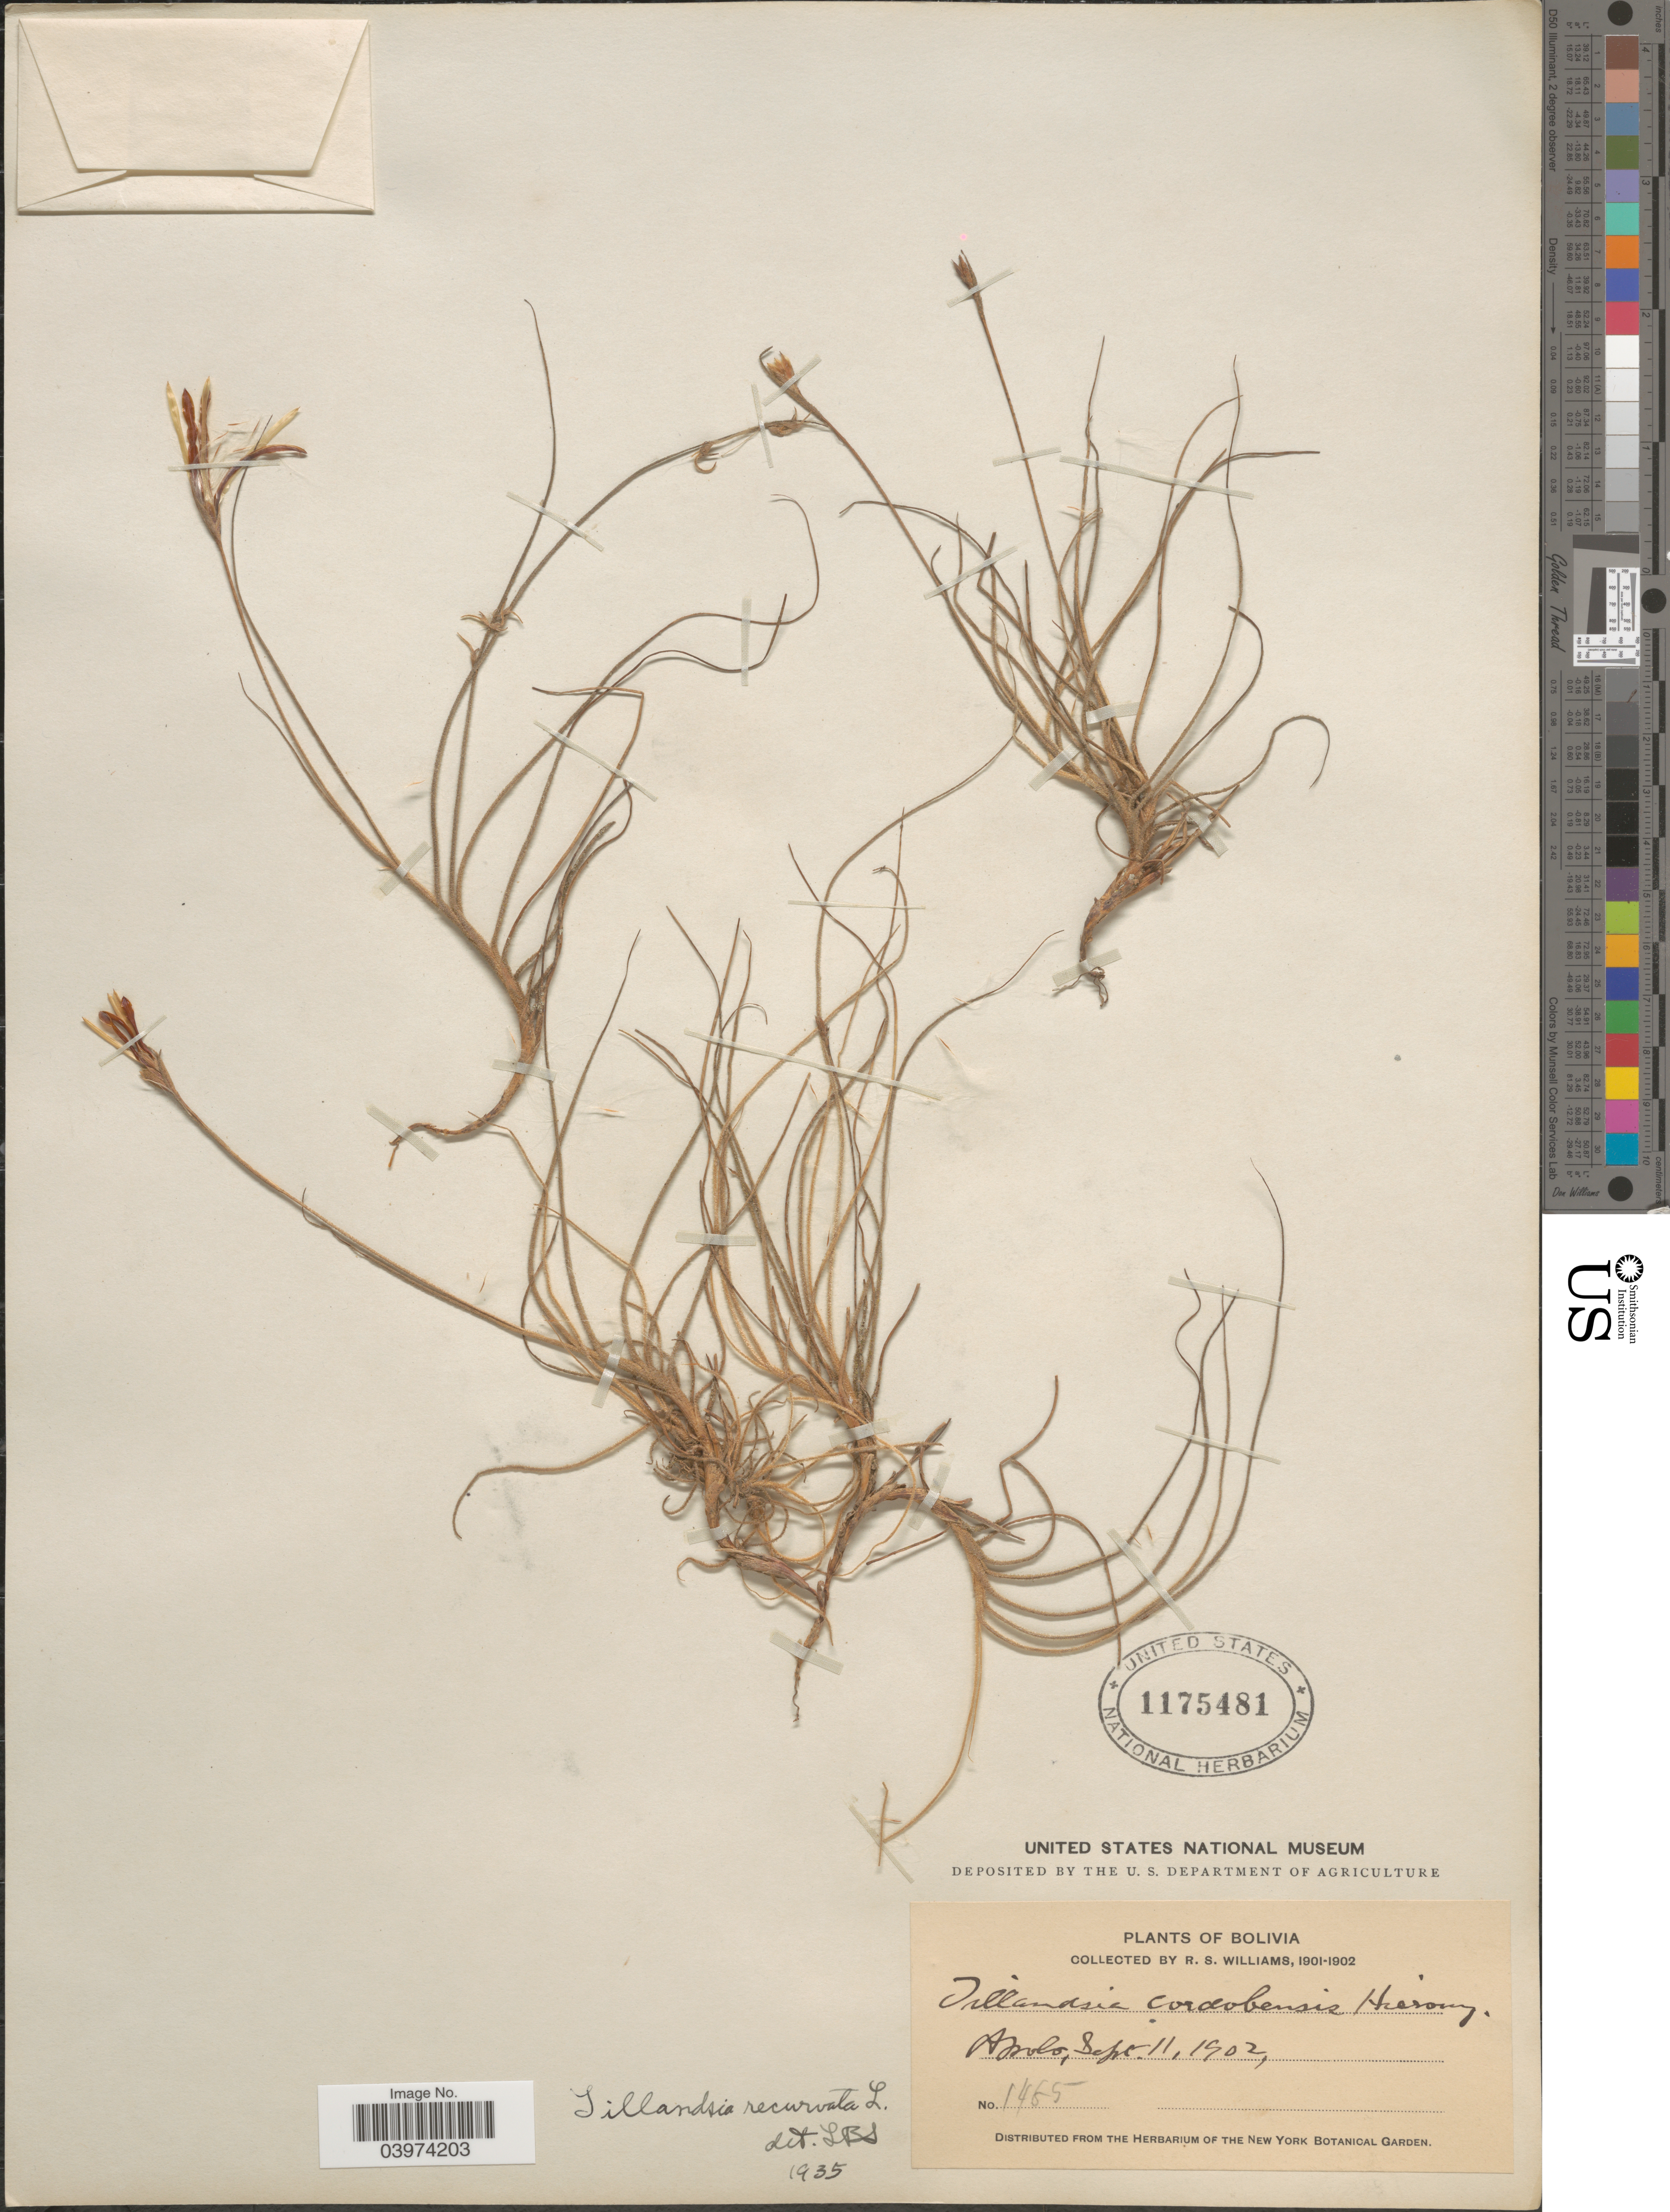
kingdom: Plantae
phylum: Tracheophyta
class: Liliopsida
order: Poales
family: Bromeliaceae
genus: Tillandsia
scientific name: Tillandsia recurvata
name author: L.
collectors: R. S. Williams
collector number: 1465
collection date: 1902-09-11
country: Bolivia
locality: Apolo.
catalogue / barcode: US 1175481